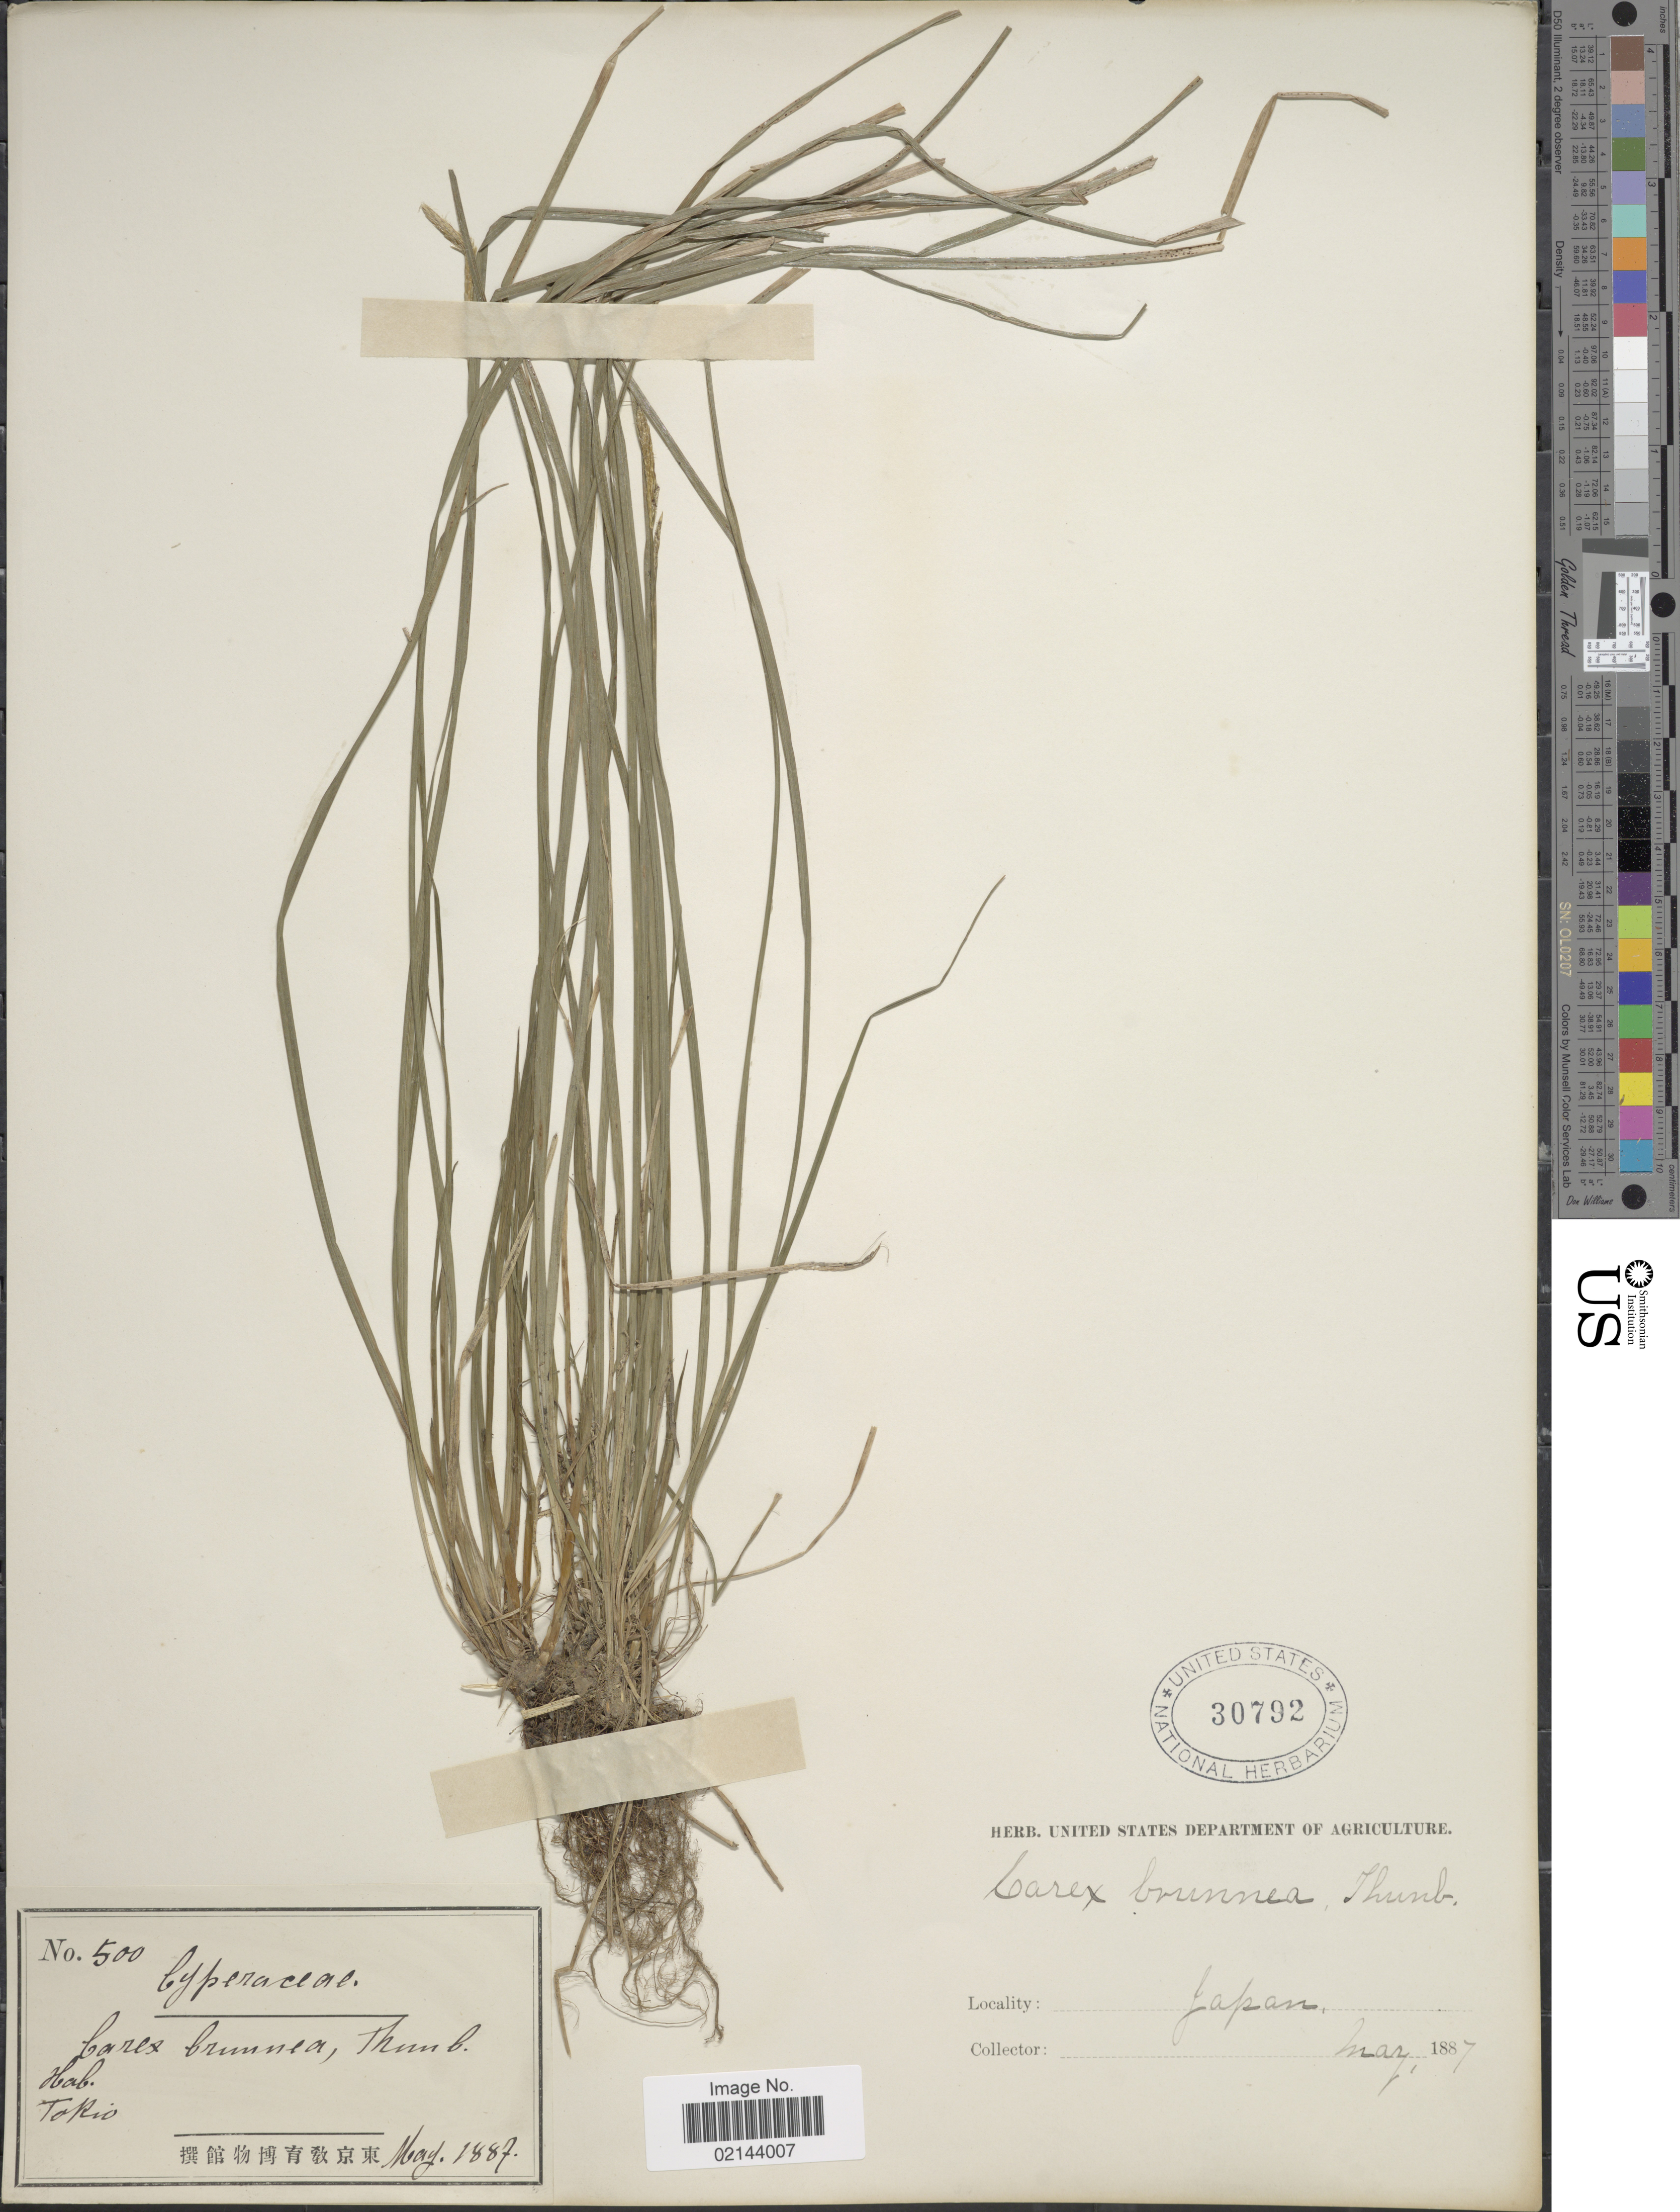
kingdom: Plantae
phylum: Tracheophyta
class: Liliopsida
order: Poales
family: Cyperaceae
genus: Carex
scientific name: Carex brunnea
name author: Thunb.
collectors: ex herb. U. S. Department of Agriculture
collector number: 500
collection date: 1887-05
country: Japan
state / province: Tokyo, Federal City of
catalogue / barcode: US 30792